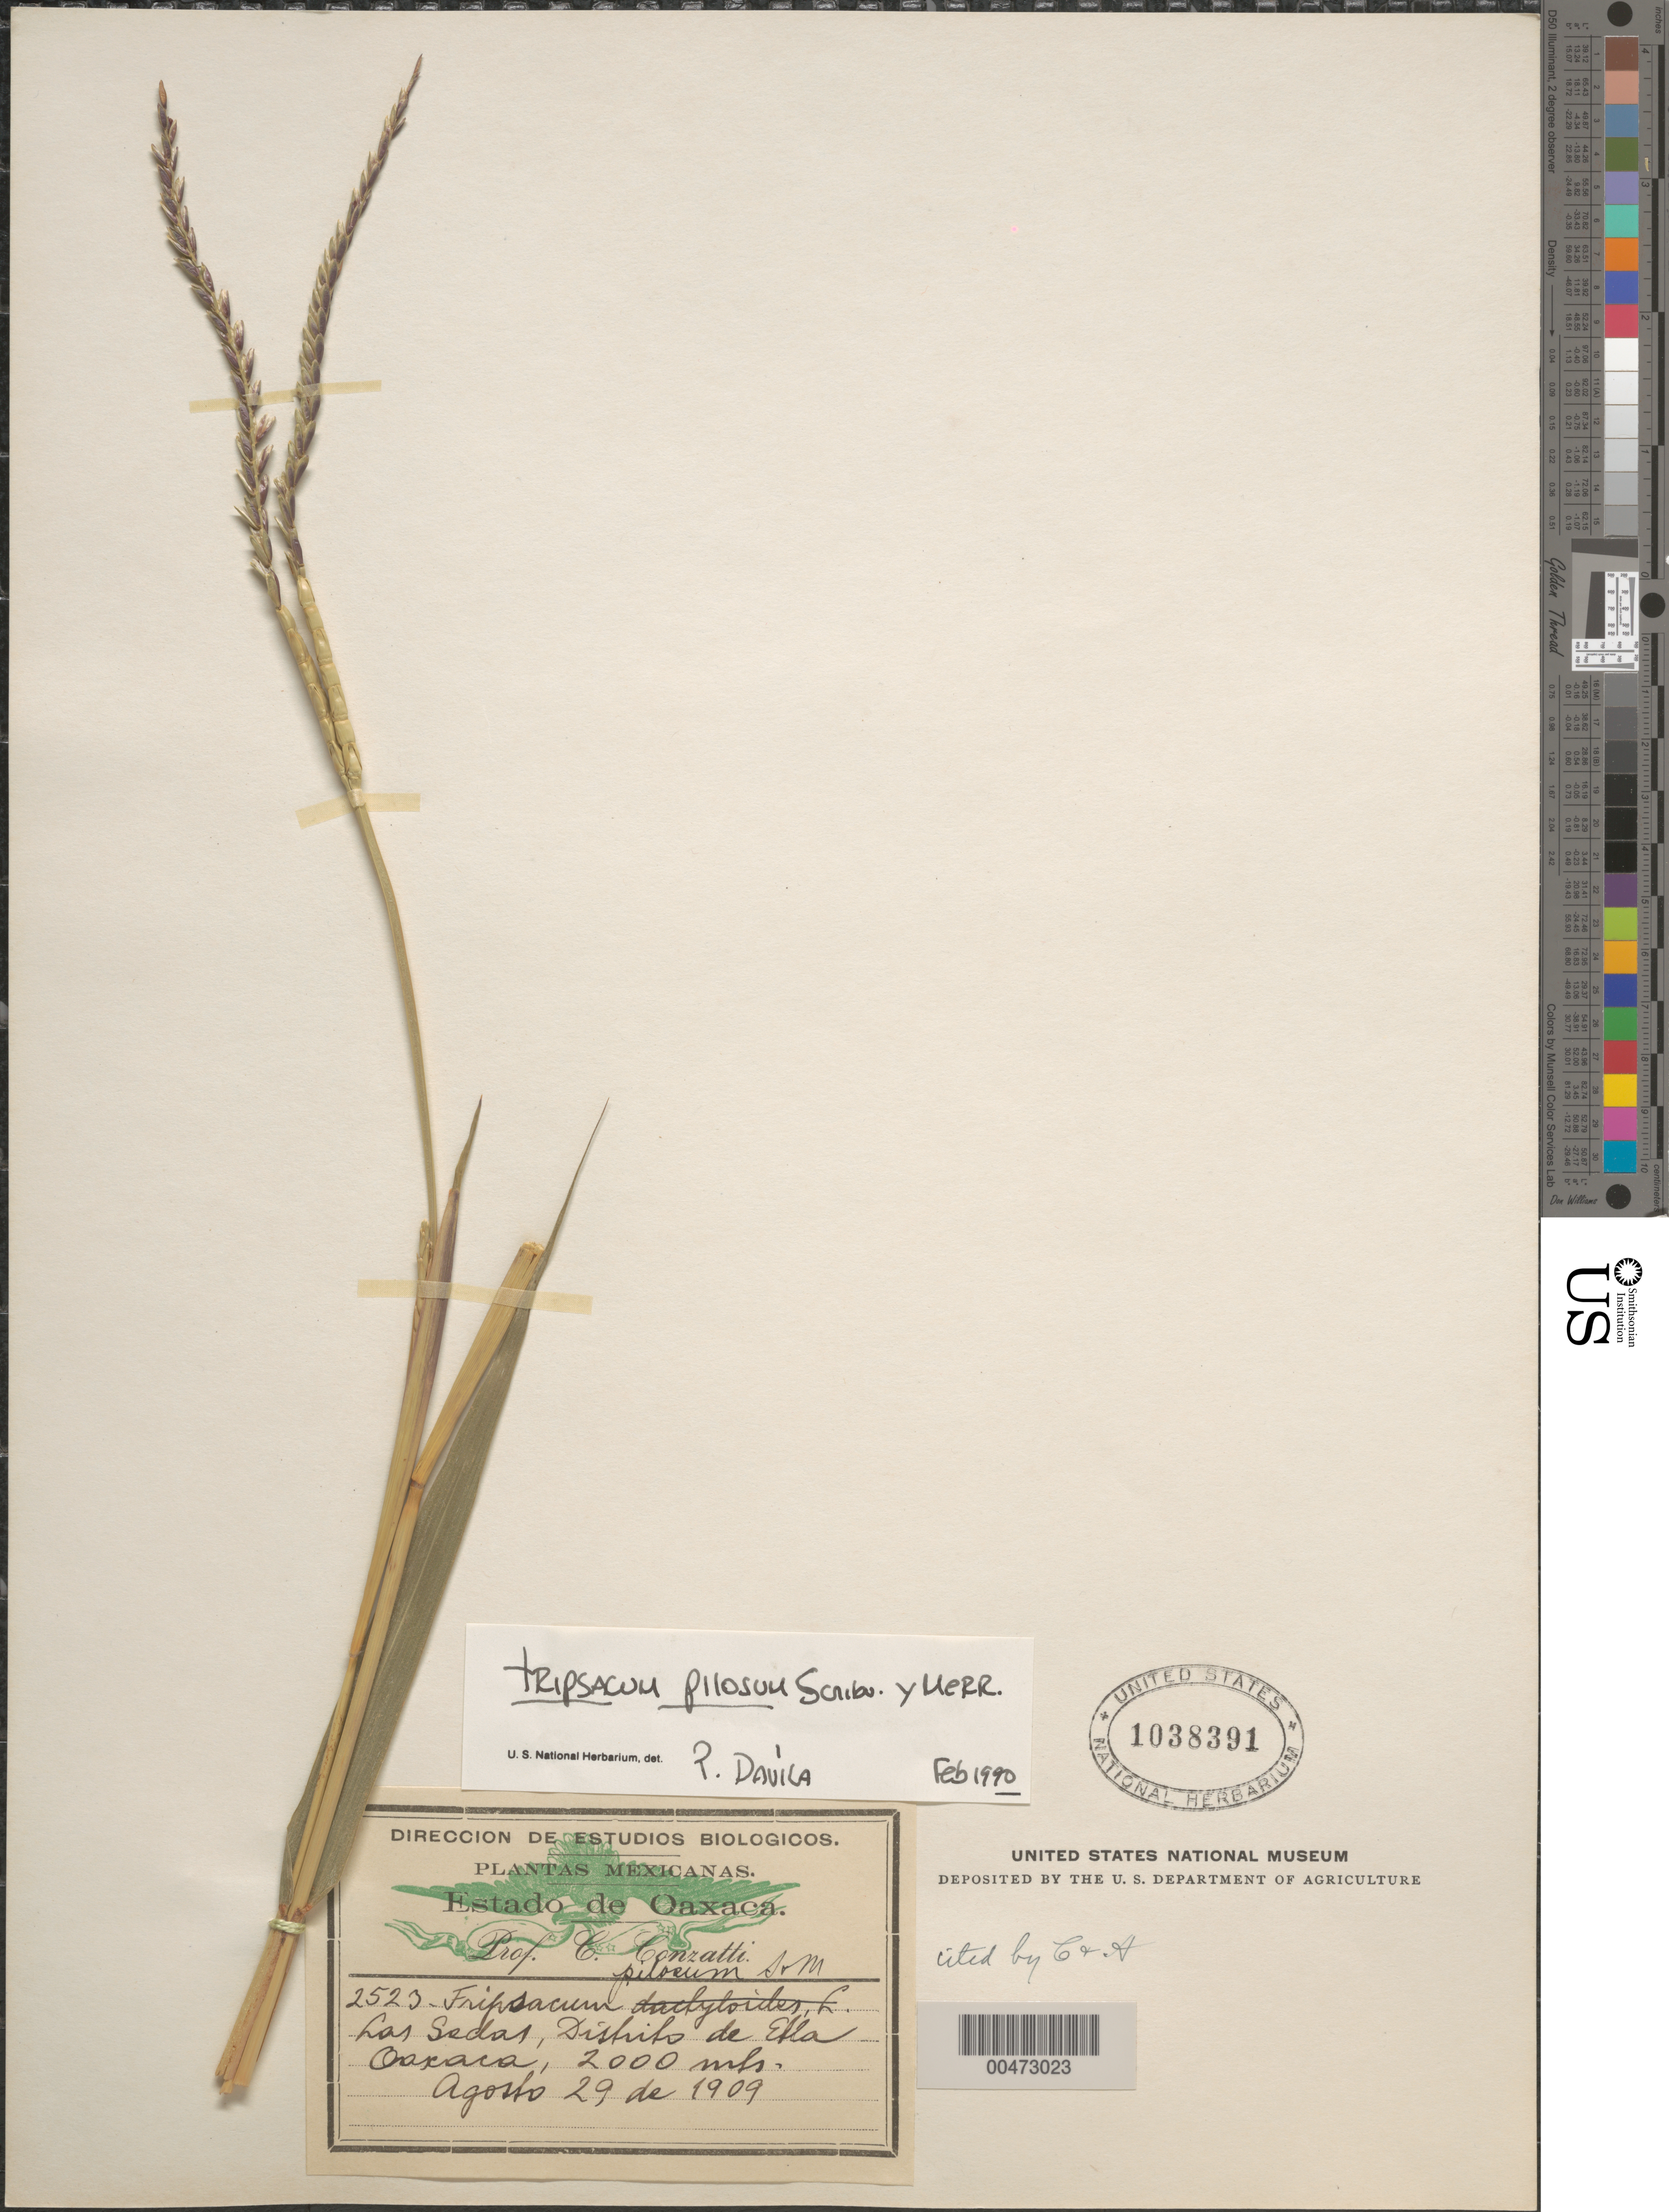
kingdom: Plantae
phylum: Tracheophyta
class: Liliopsida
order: Poales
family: Poaceae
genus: Tripsacum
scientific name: Tripsacum pilosum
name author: Scribn. & Merr.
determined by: Dávila, P. D.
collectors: C. Conzatti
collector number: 2523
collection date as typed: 29 Aug 1909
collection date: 1909-08-29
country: Mexico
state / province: Oaxaca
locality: Las Sedas, Dist de Ella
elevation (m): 2000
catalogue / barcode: US 1038391